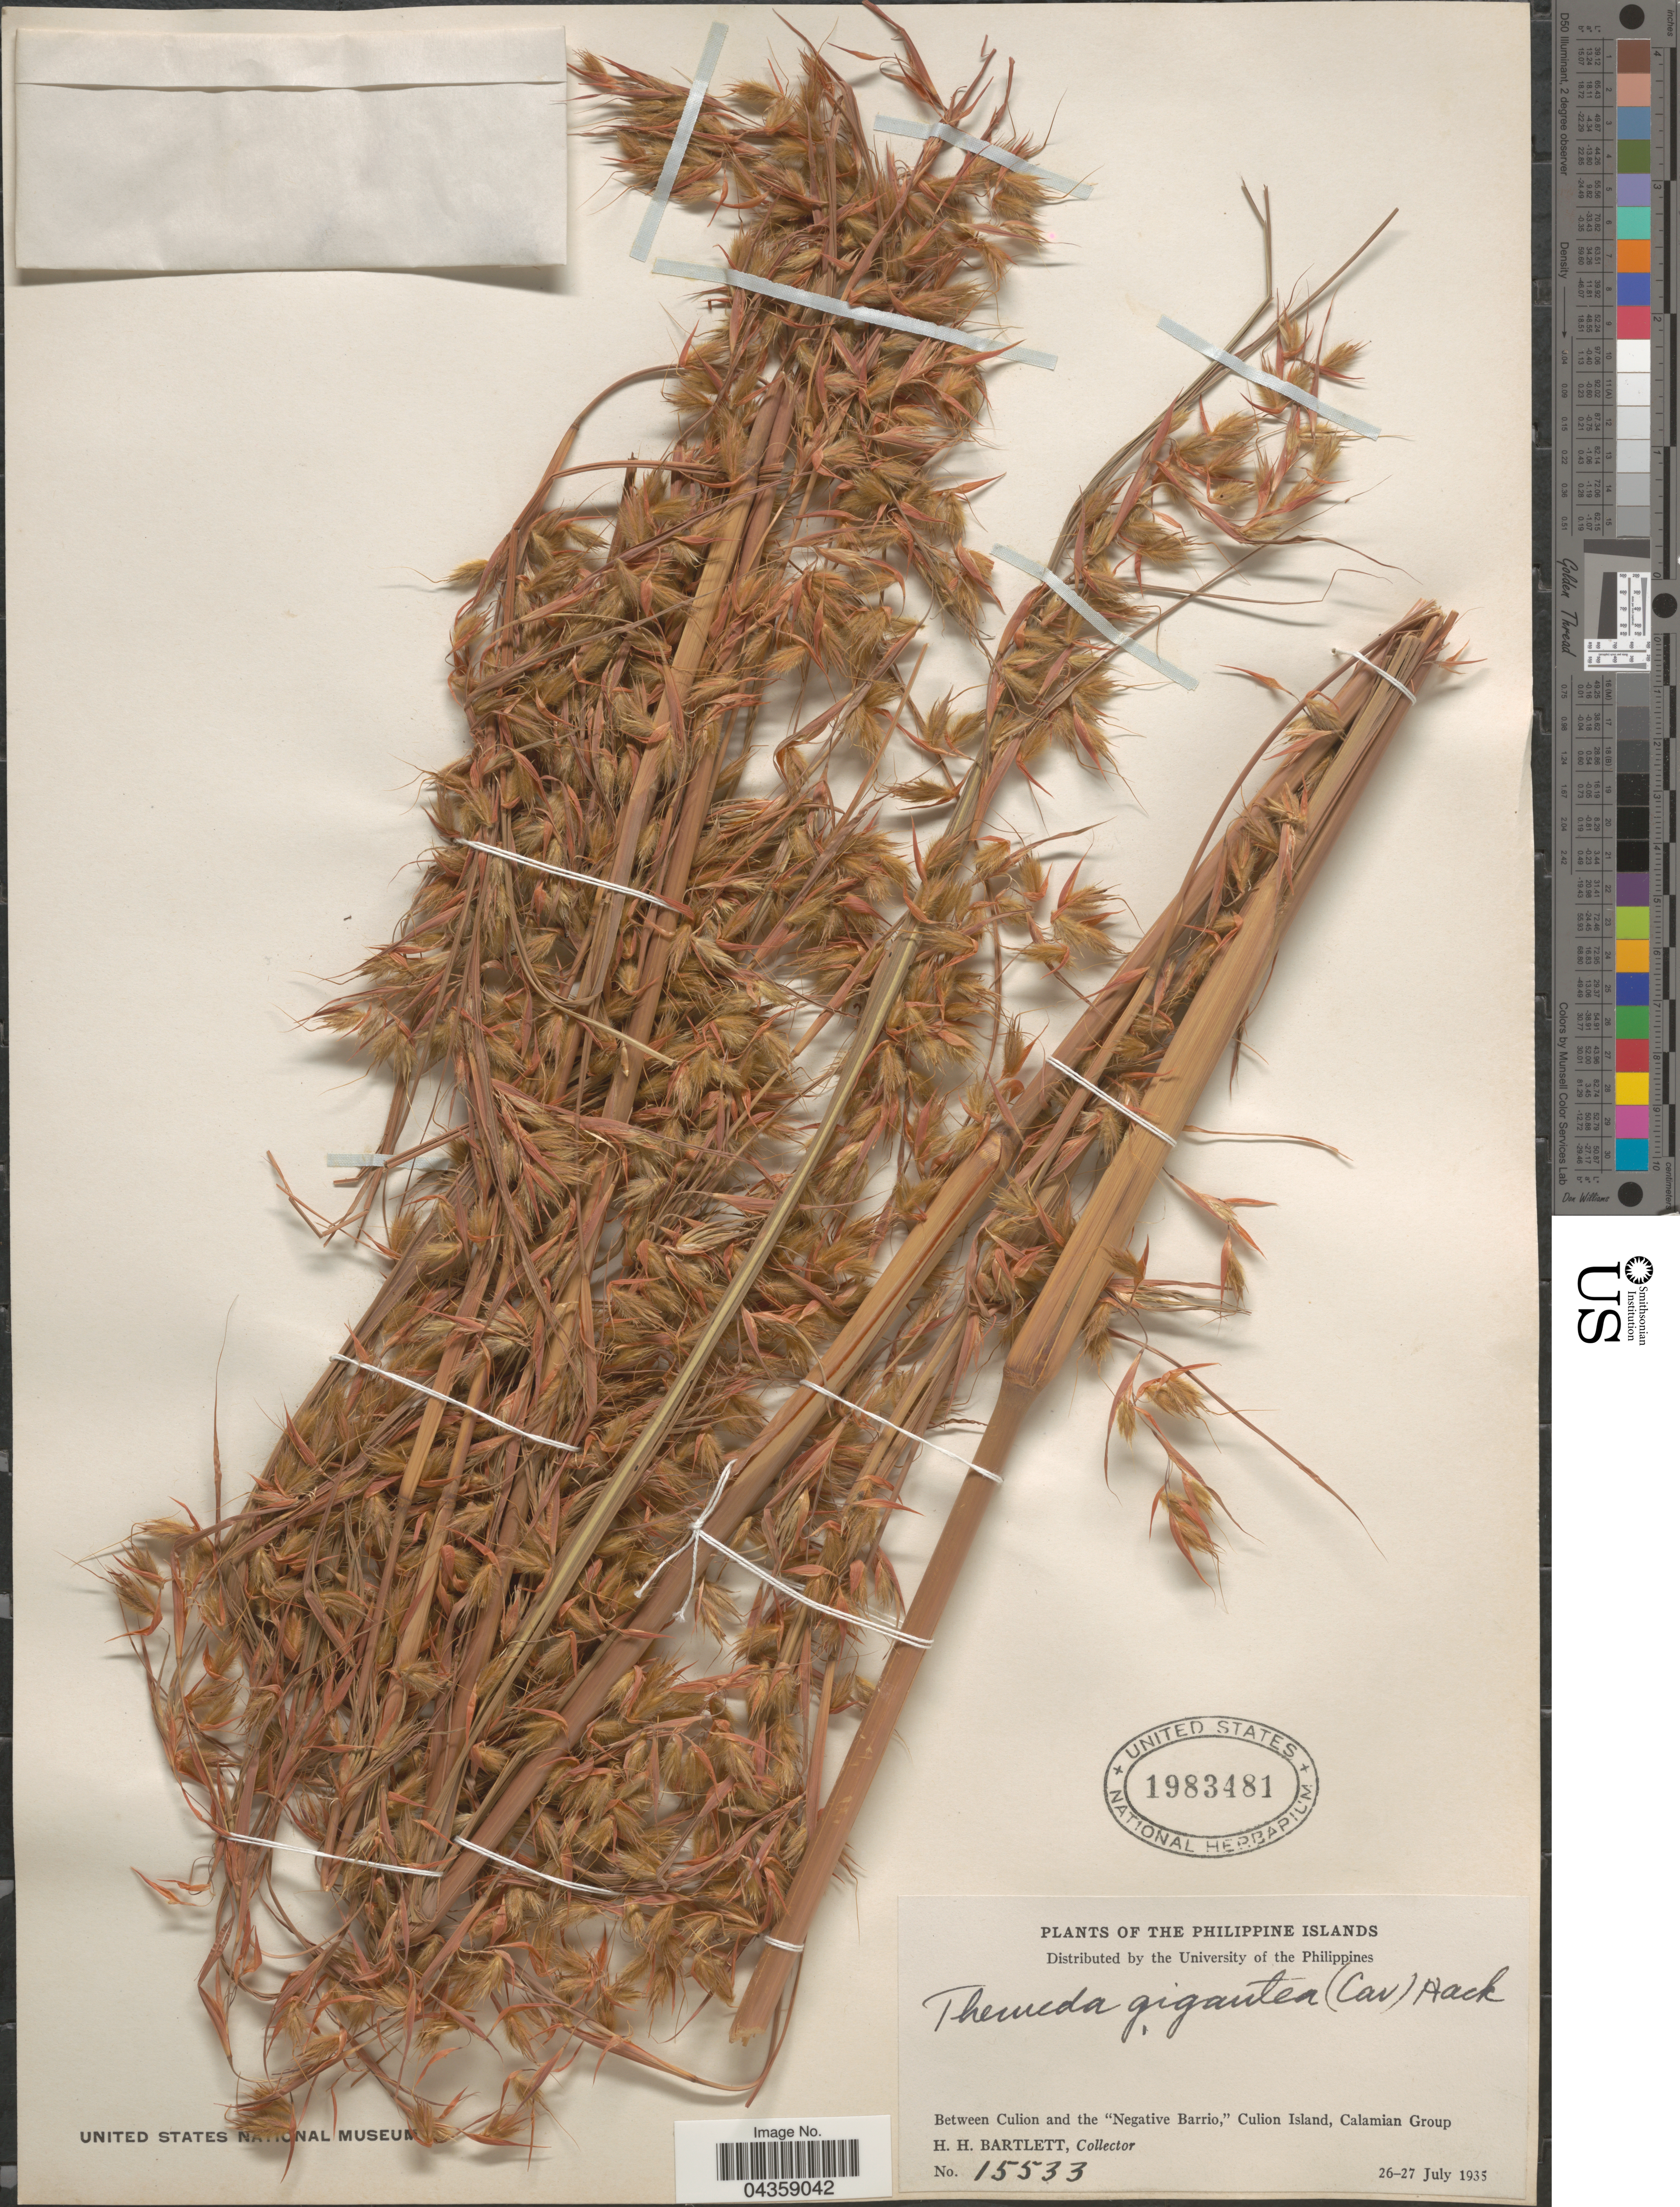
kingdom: Plantae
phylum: Tracheophyta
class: Liliopsida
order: Poales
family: Poaceae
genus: Themeda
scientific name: Themeda gigantea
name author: Hack.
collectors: H. H. Bartlett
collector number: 15533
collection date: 1935-07-26/1935-07-27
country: Philippines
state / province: Mimaropa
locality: The Philippine Islands. Between Culion and the "Negative Barrio," Culion Island, Calamian Group.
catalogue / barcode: US 1983481